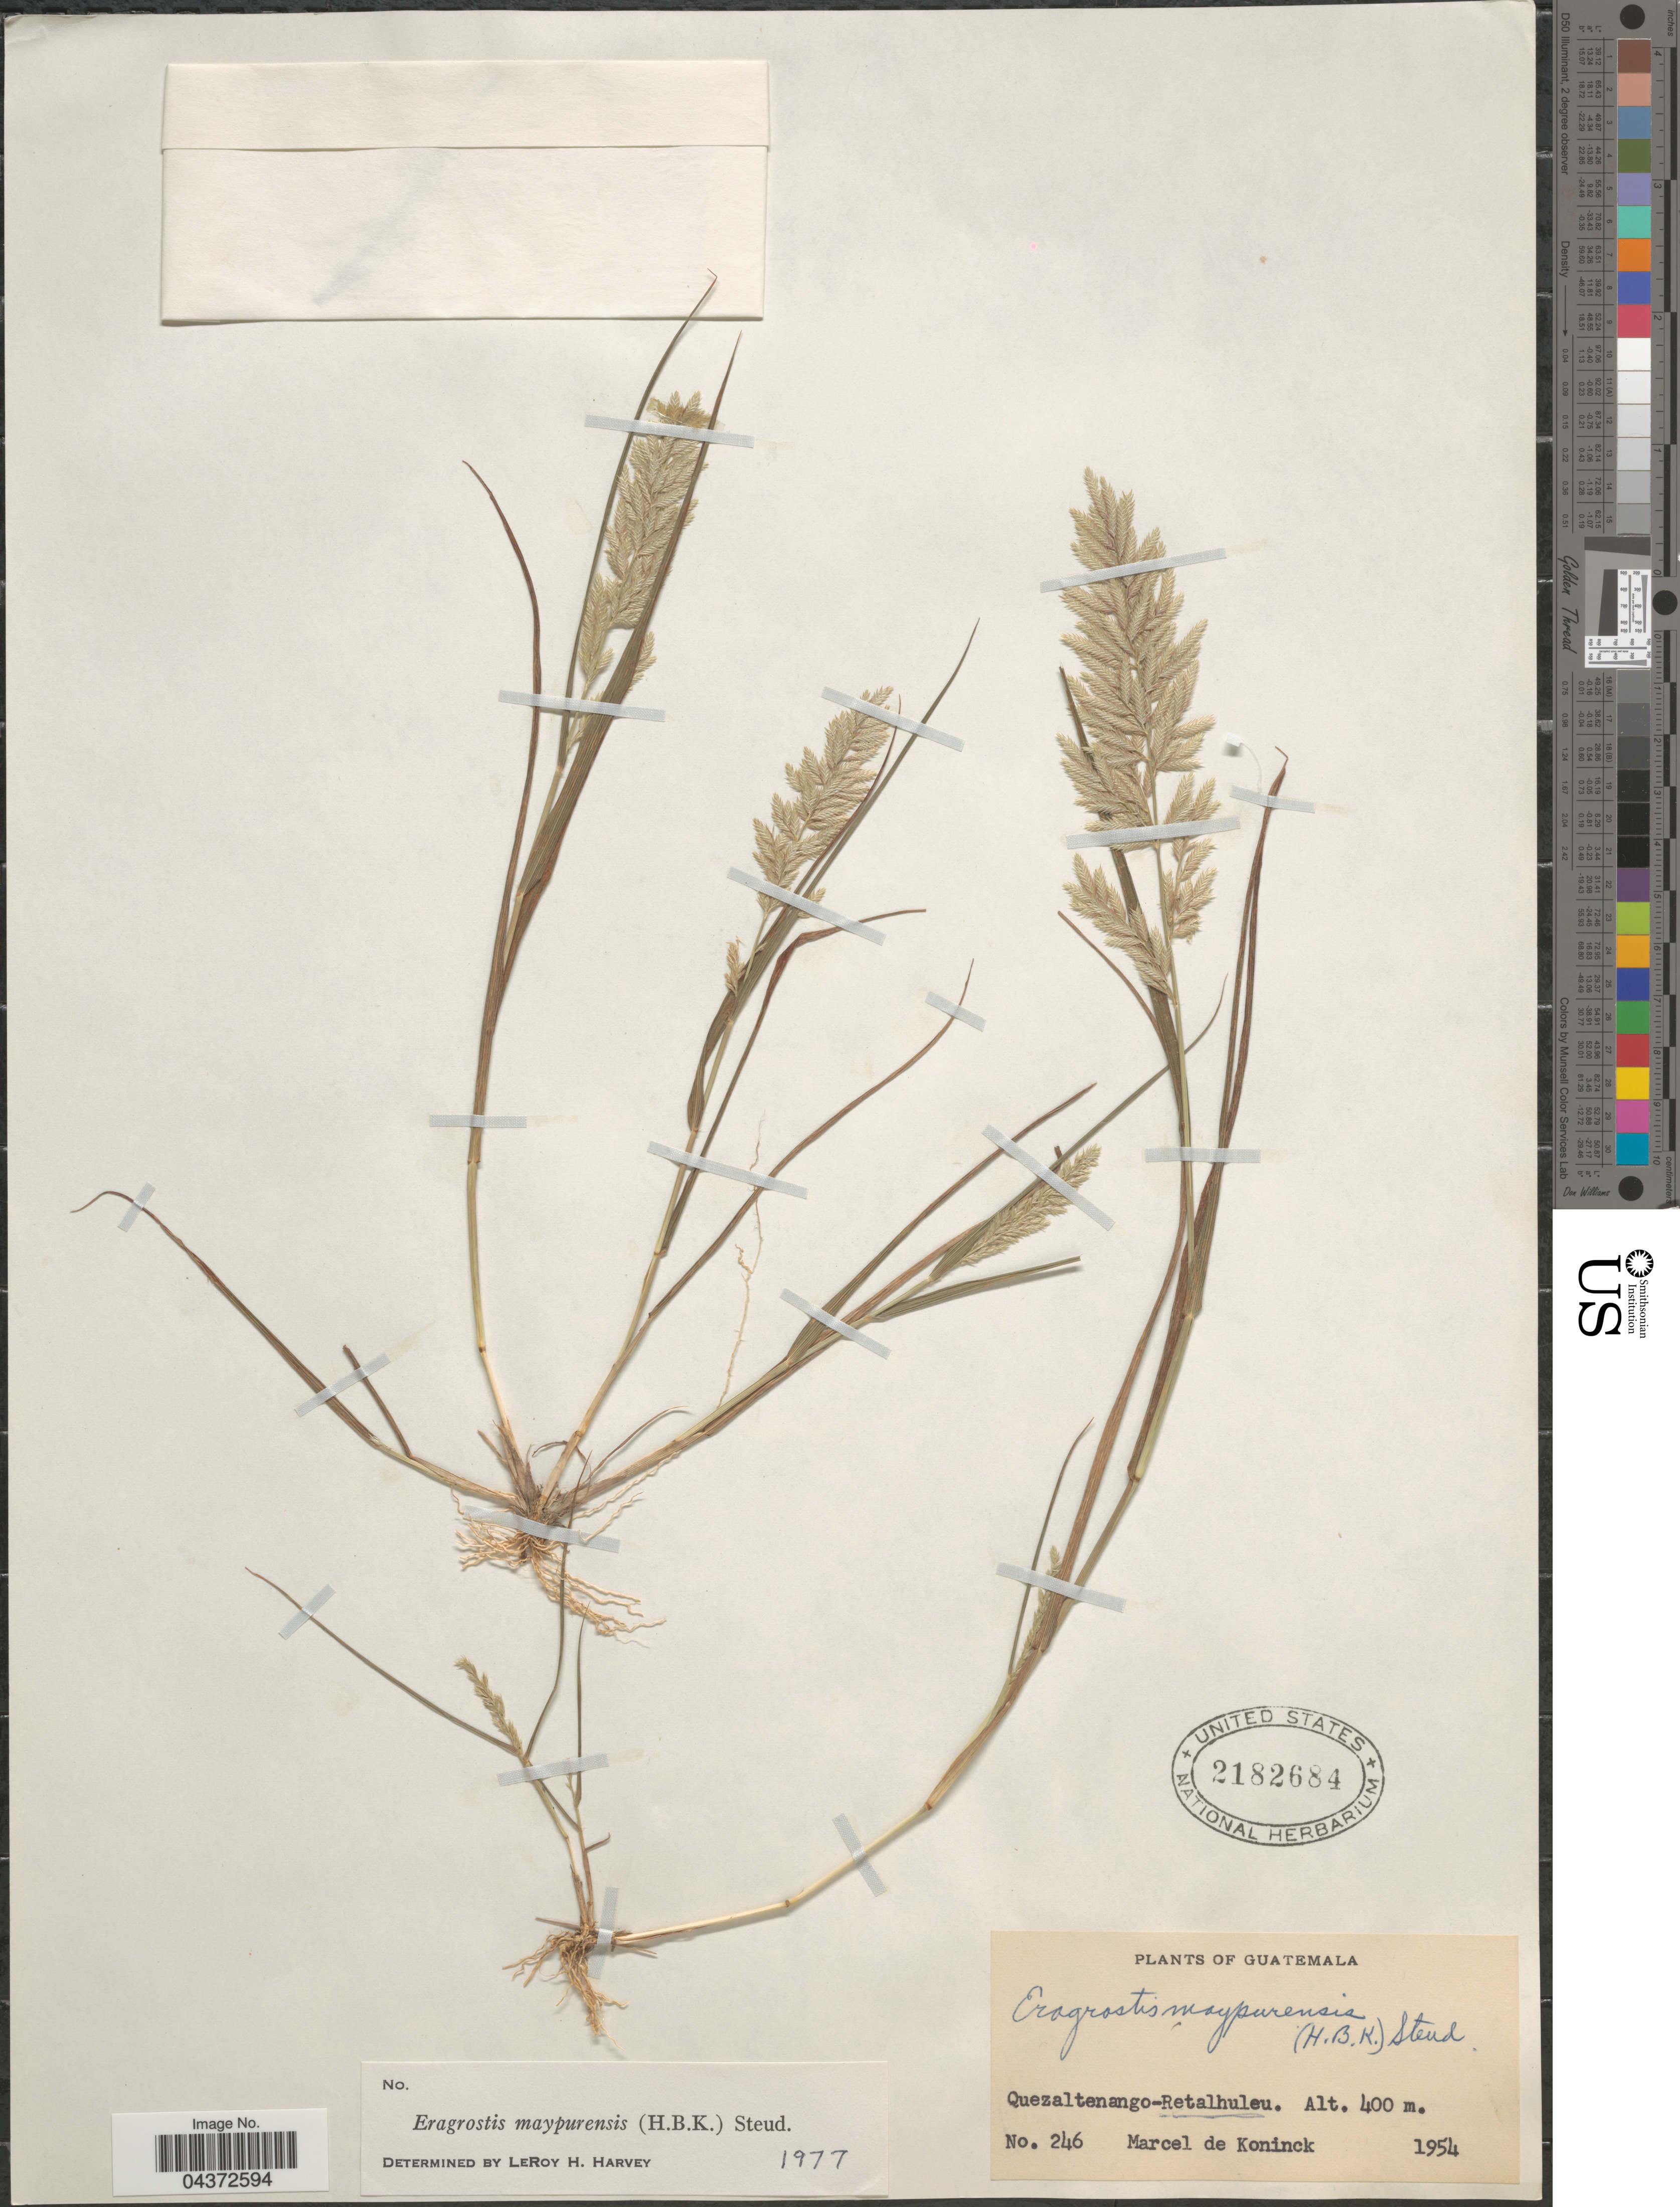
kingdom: Plantae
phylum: Tracheophyta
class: Liliopsida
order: Poales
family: Poaceae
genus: Eragrostis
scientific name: Eragrostis maypurensis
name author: (Kunth) Steud.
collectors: M. Koninck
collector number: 246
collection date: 1954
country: Guatemala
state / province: Retalhuleu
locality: Quezaltenango-Retalhuleu.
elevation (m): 400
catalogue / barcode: US 2182684